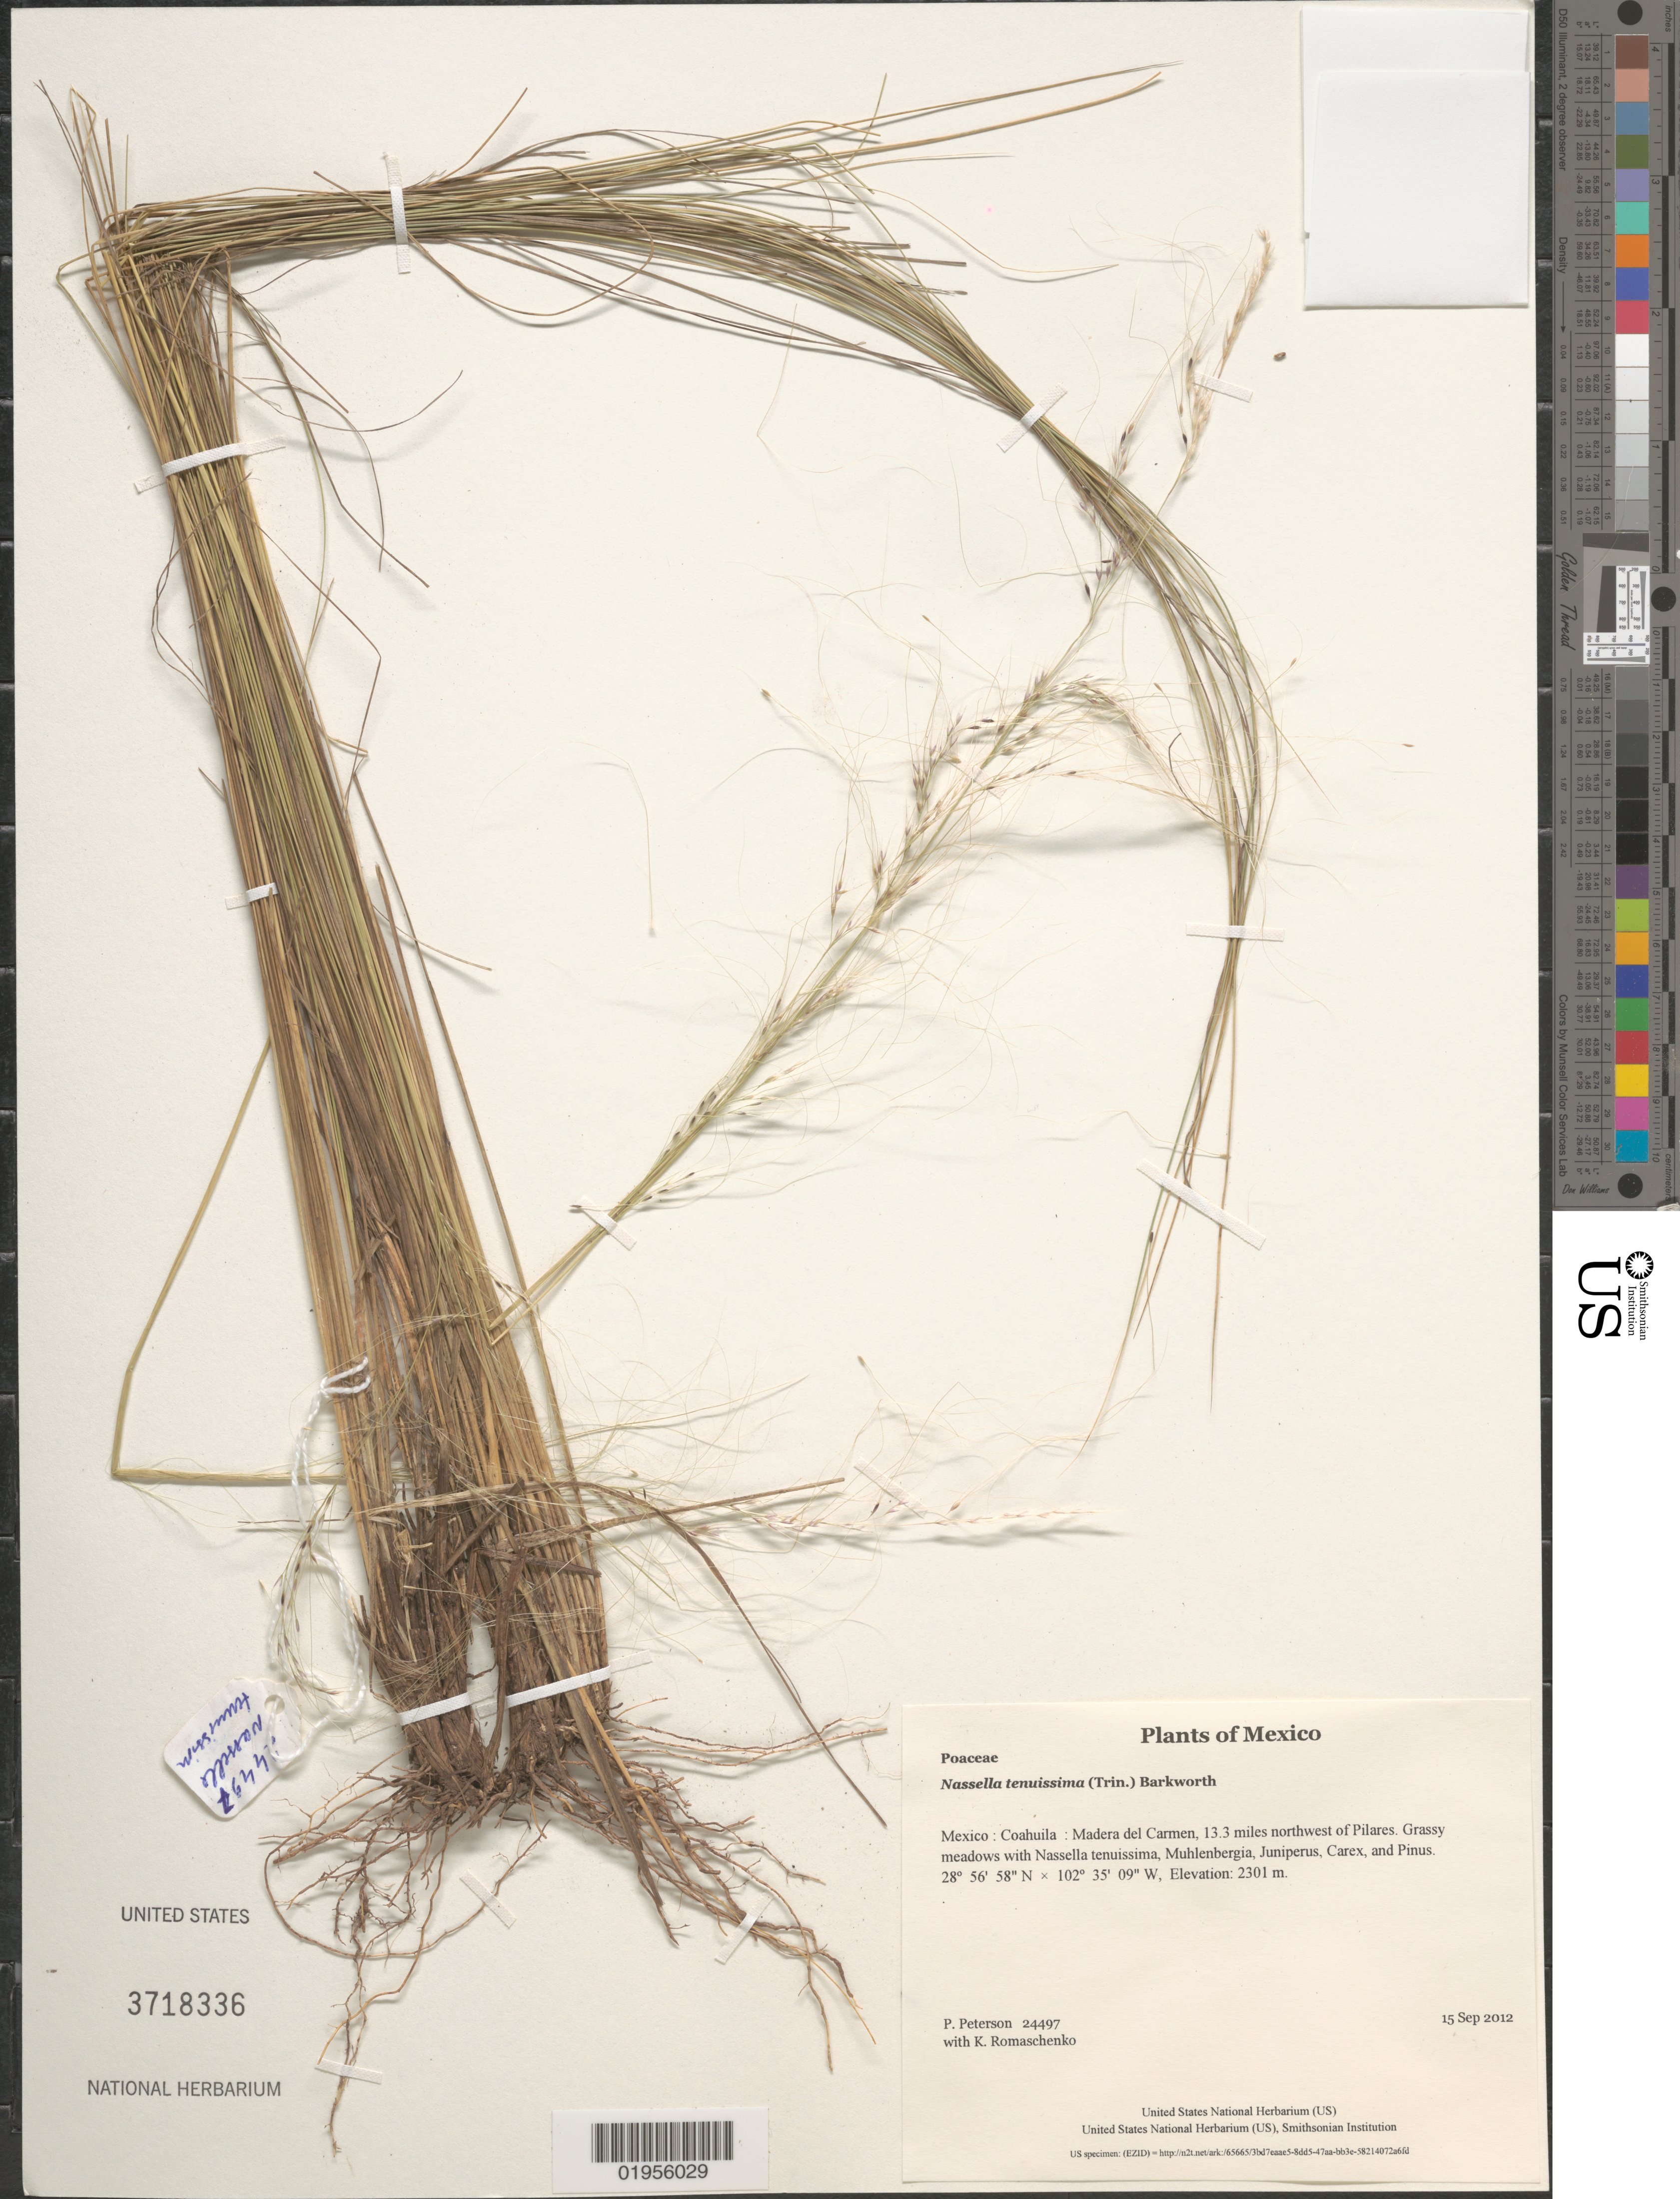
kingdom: Plantae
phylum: Tracheophyta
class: Liliopsida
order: Poales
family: Poaceae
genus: Nassella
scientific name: Nassella tenuissima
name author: (Trin.) Barkworth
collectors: P. M. Peterson & K. Romaschenko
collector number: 24497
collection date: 2012-09-15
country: Mexico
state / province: Coahuila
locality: Madera del Carmen, 13.3 miles northwest of Pilares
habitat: Grassy meadows with Nassella tenuissima, Muhlenbergia, Juniperus, Carex, and Pinus.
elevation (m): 2301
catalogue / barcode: US 3718336